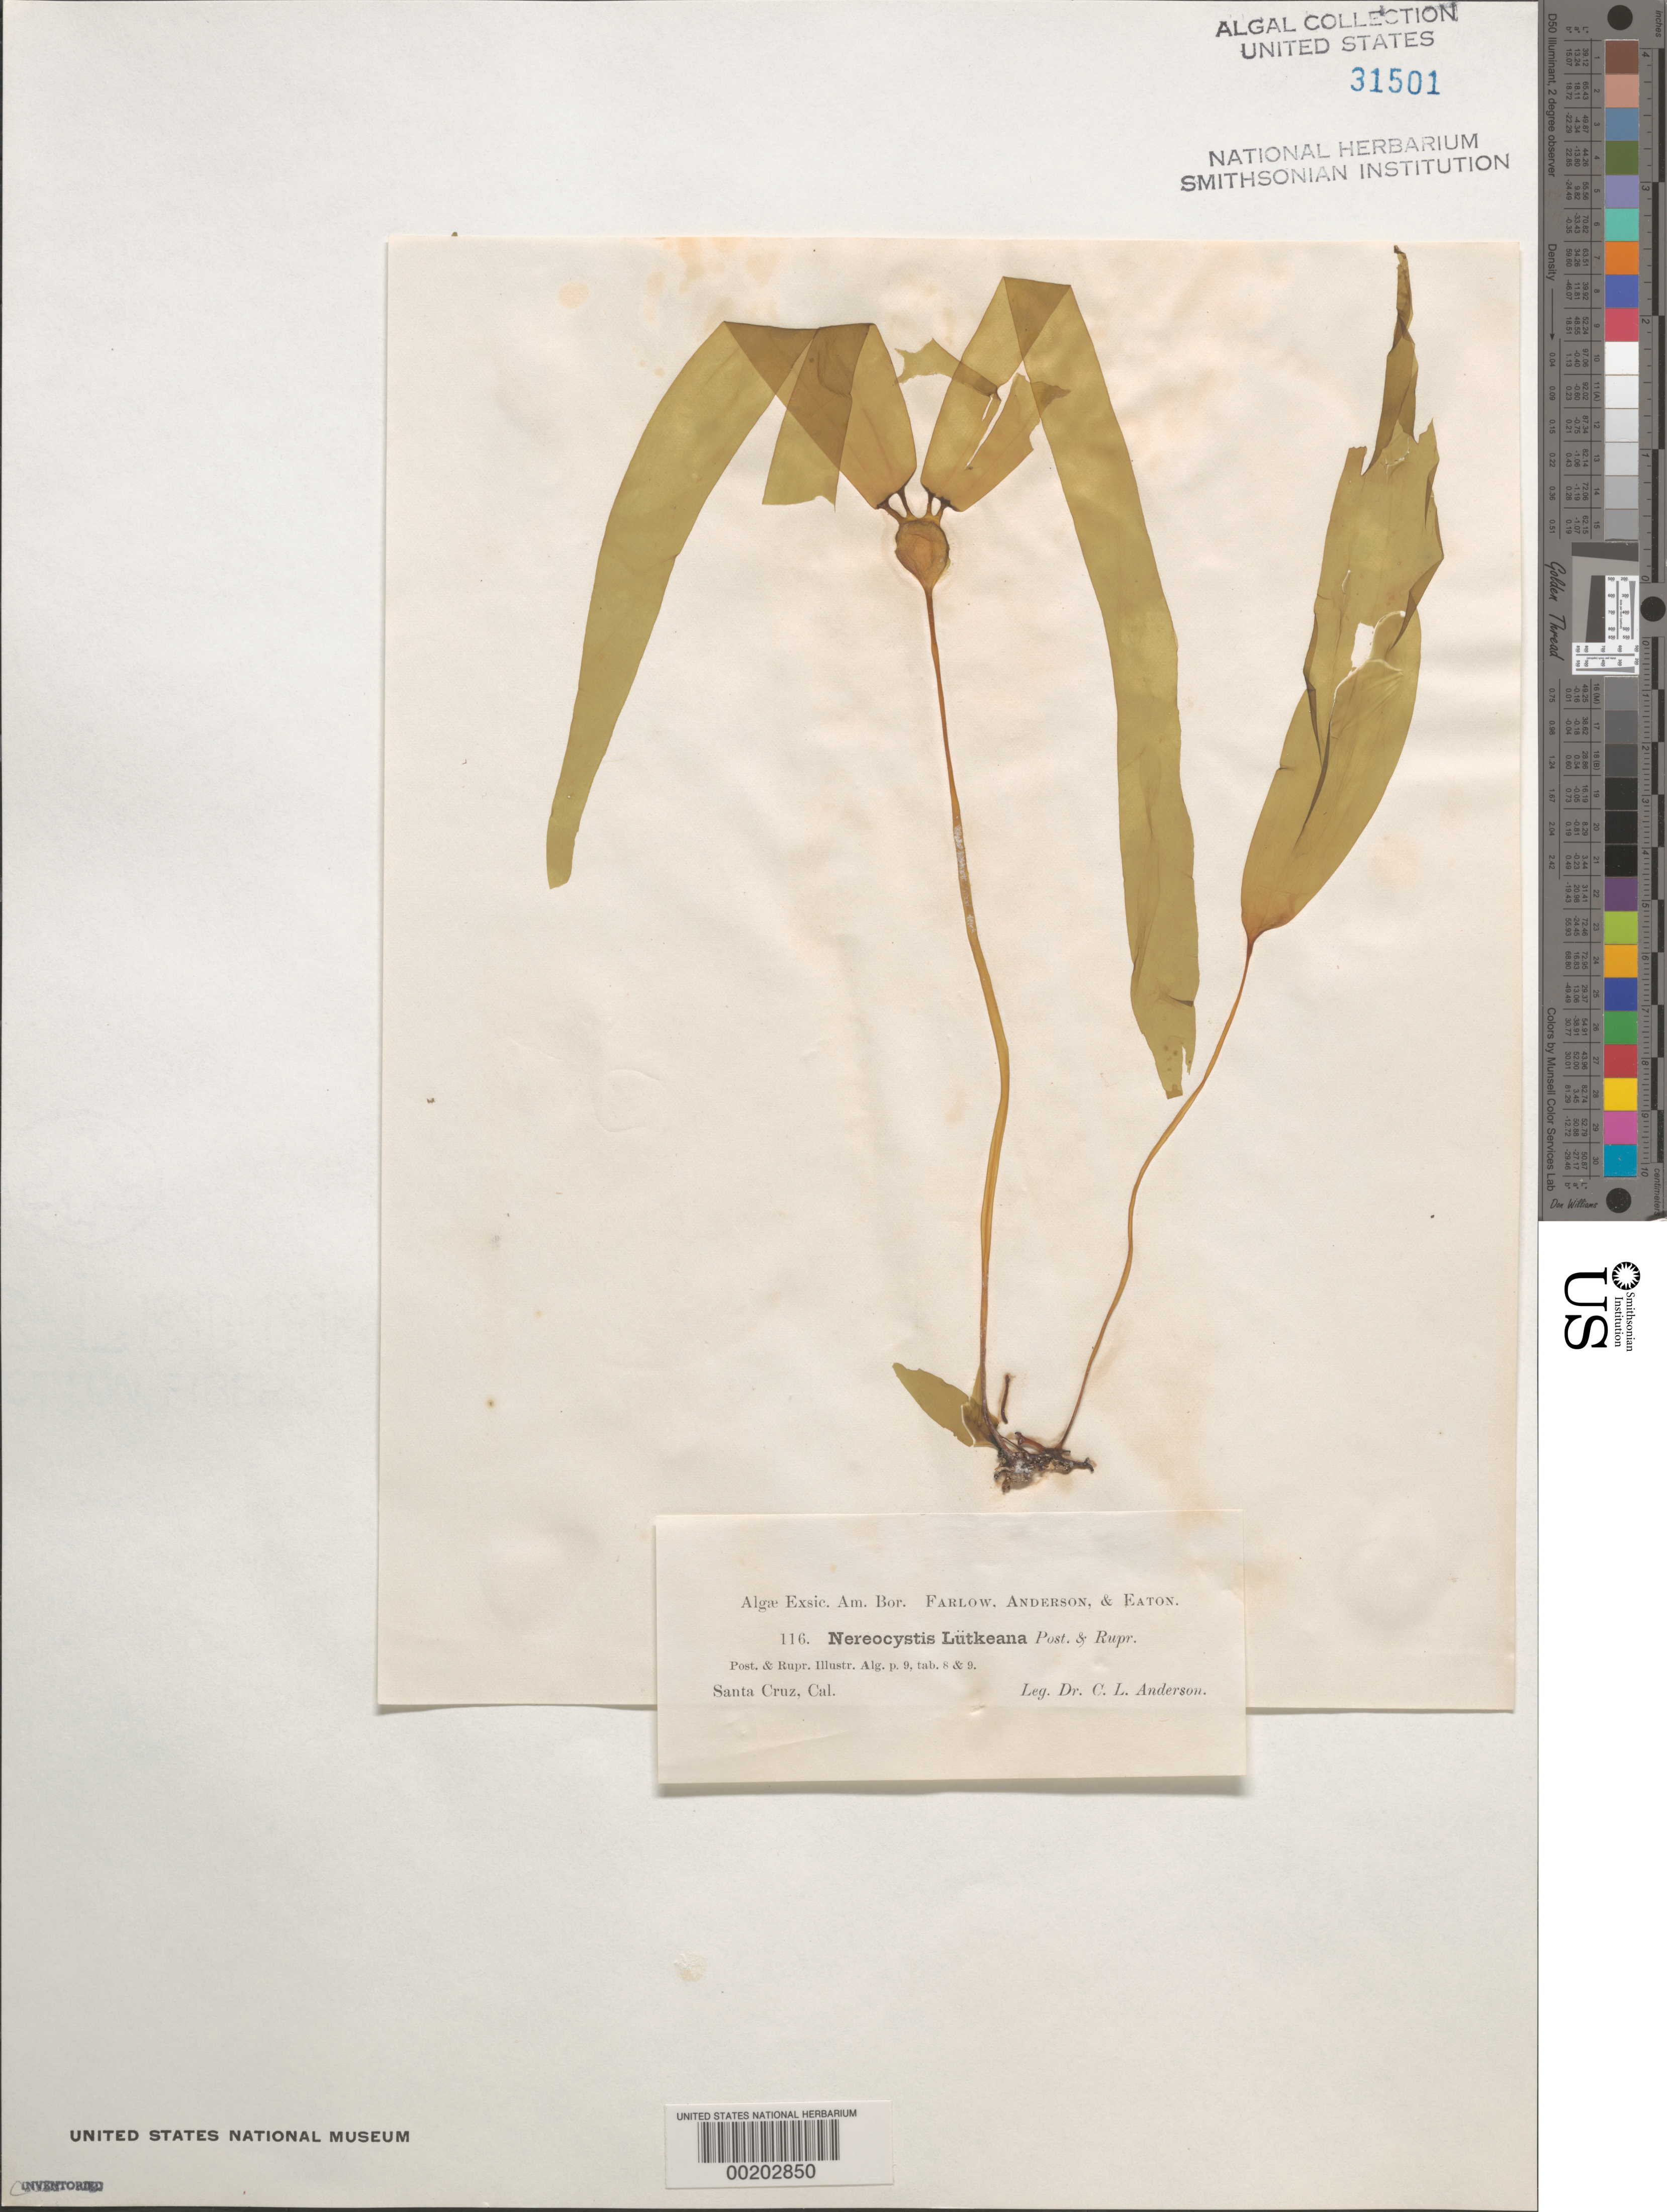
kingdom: Chromista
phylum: Ochrophyta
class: Phaeophyceae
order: Laminariales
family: Laminariaceae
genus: Nereocystis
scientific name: Nereocystis luetkeana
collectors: C. L. Anderson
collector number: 116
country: United States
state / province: California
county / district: Santa Cruz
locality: Santa Cruz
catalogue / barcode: US 31501